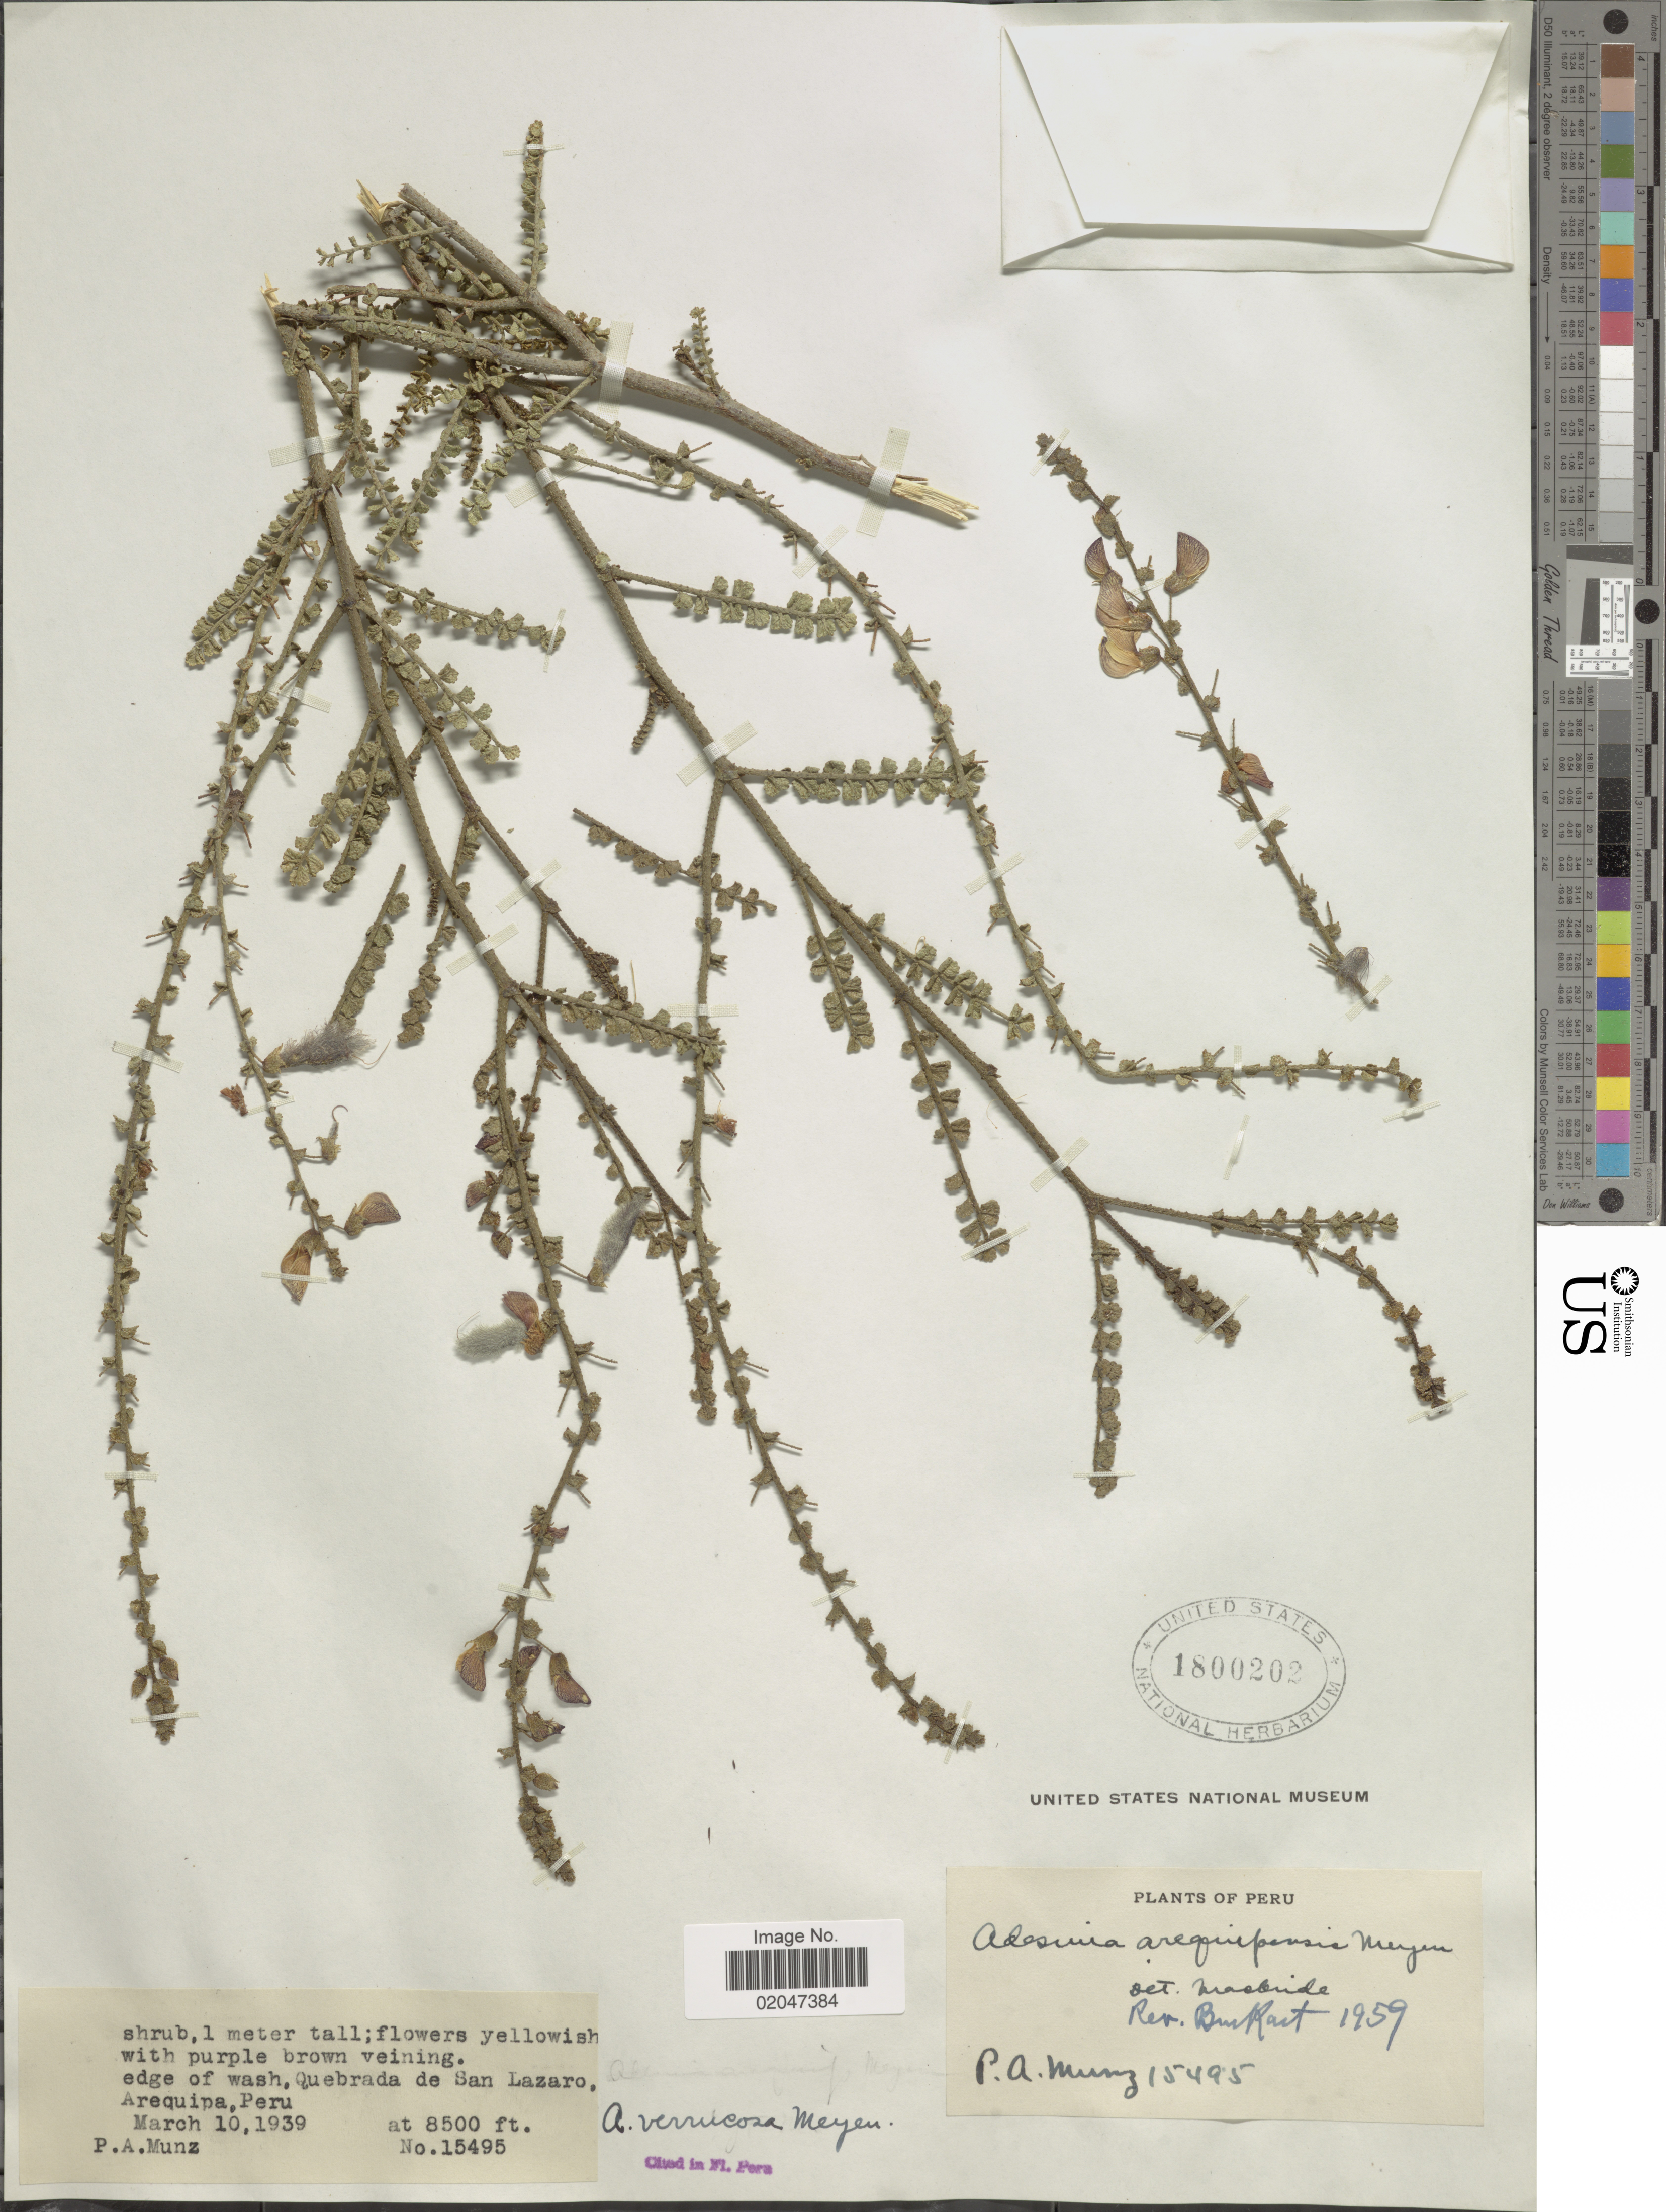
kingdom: Plantae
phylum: Tracheophyta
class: Magnoliopsida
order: Fabales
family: Fabaceae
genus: Adesmia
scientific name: Adesmia verrucosa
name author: Meyen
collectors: P. A. Munz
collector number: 15495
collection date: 1939-03-10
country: Peru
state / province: Arequipa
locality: Edge of wash, Quebrada de San Lazaro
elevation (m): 2591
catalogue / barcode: US 1800202